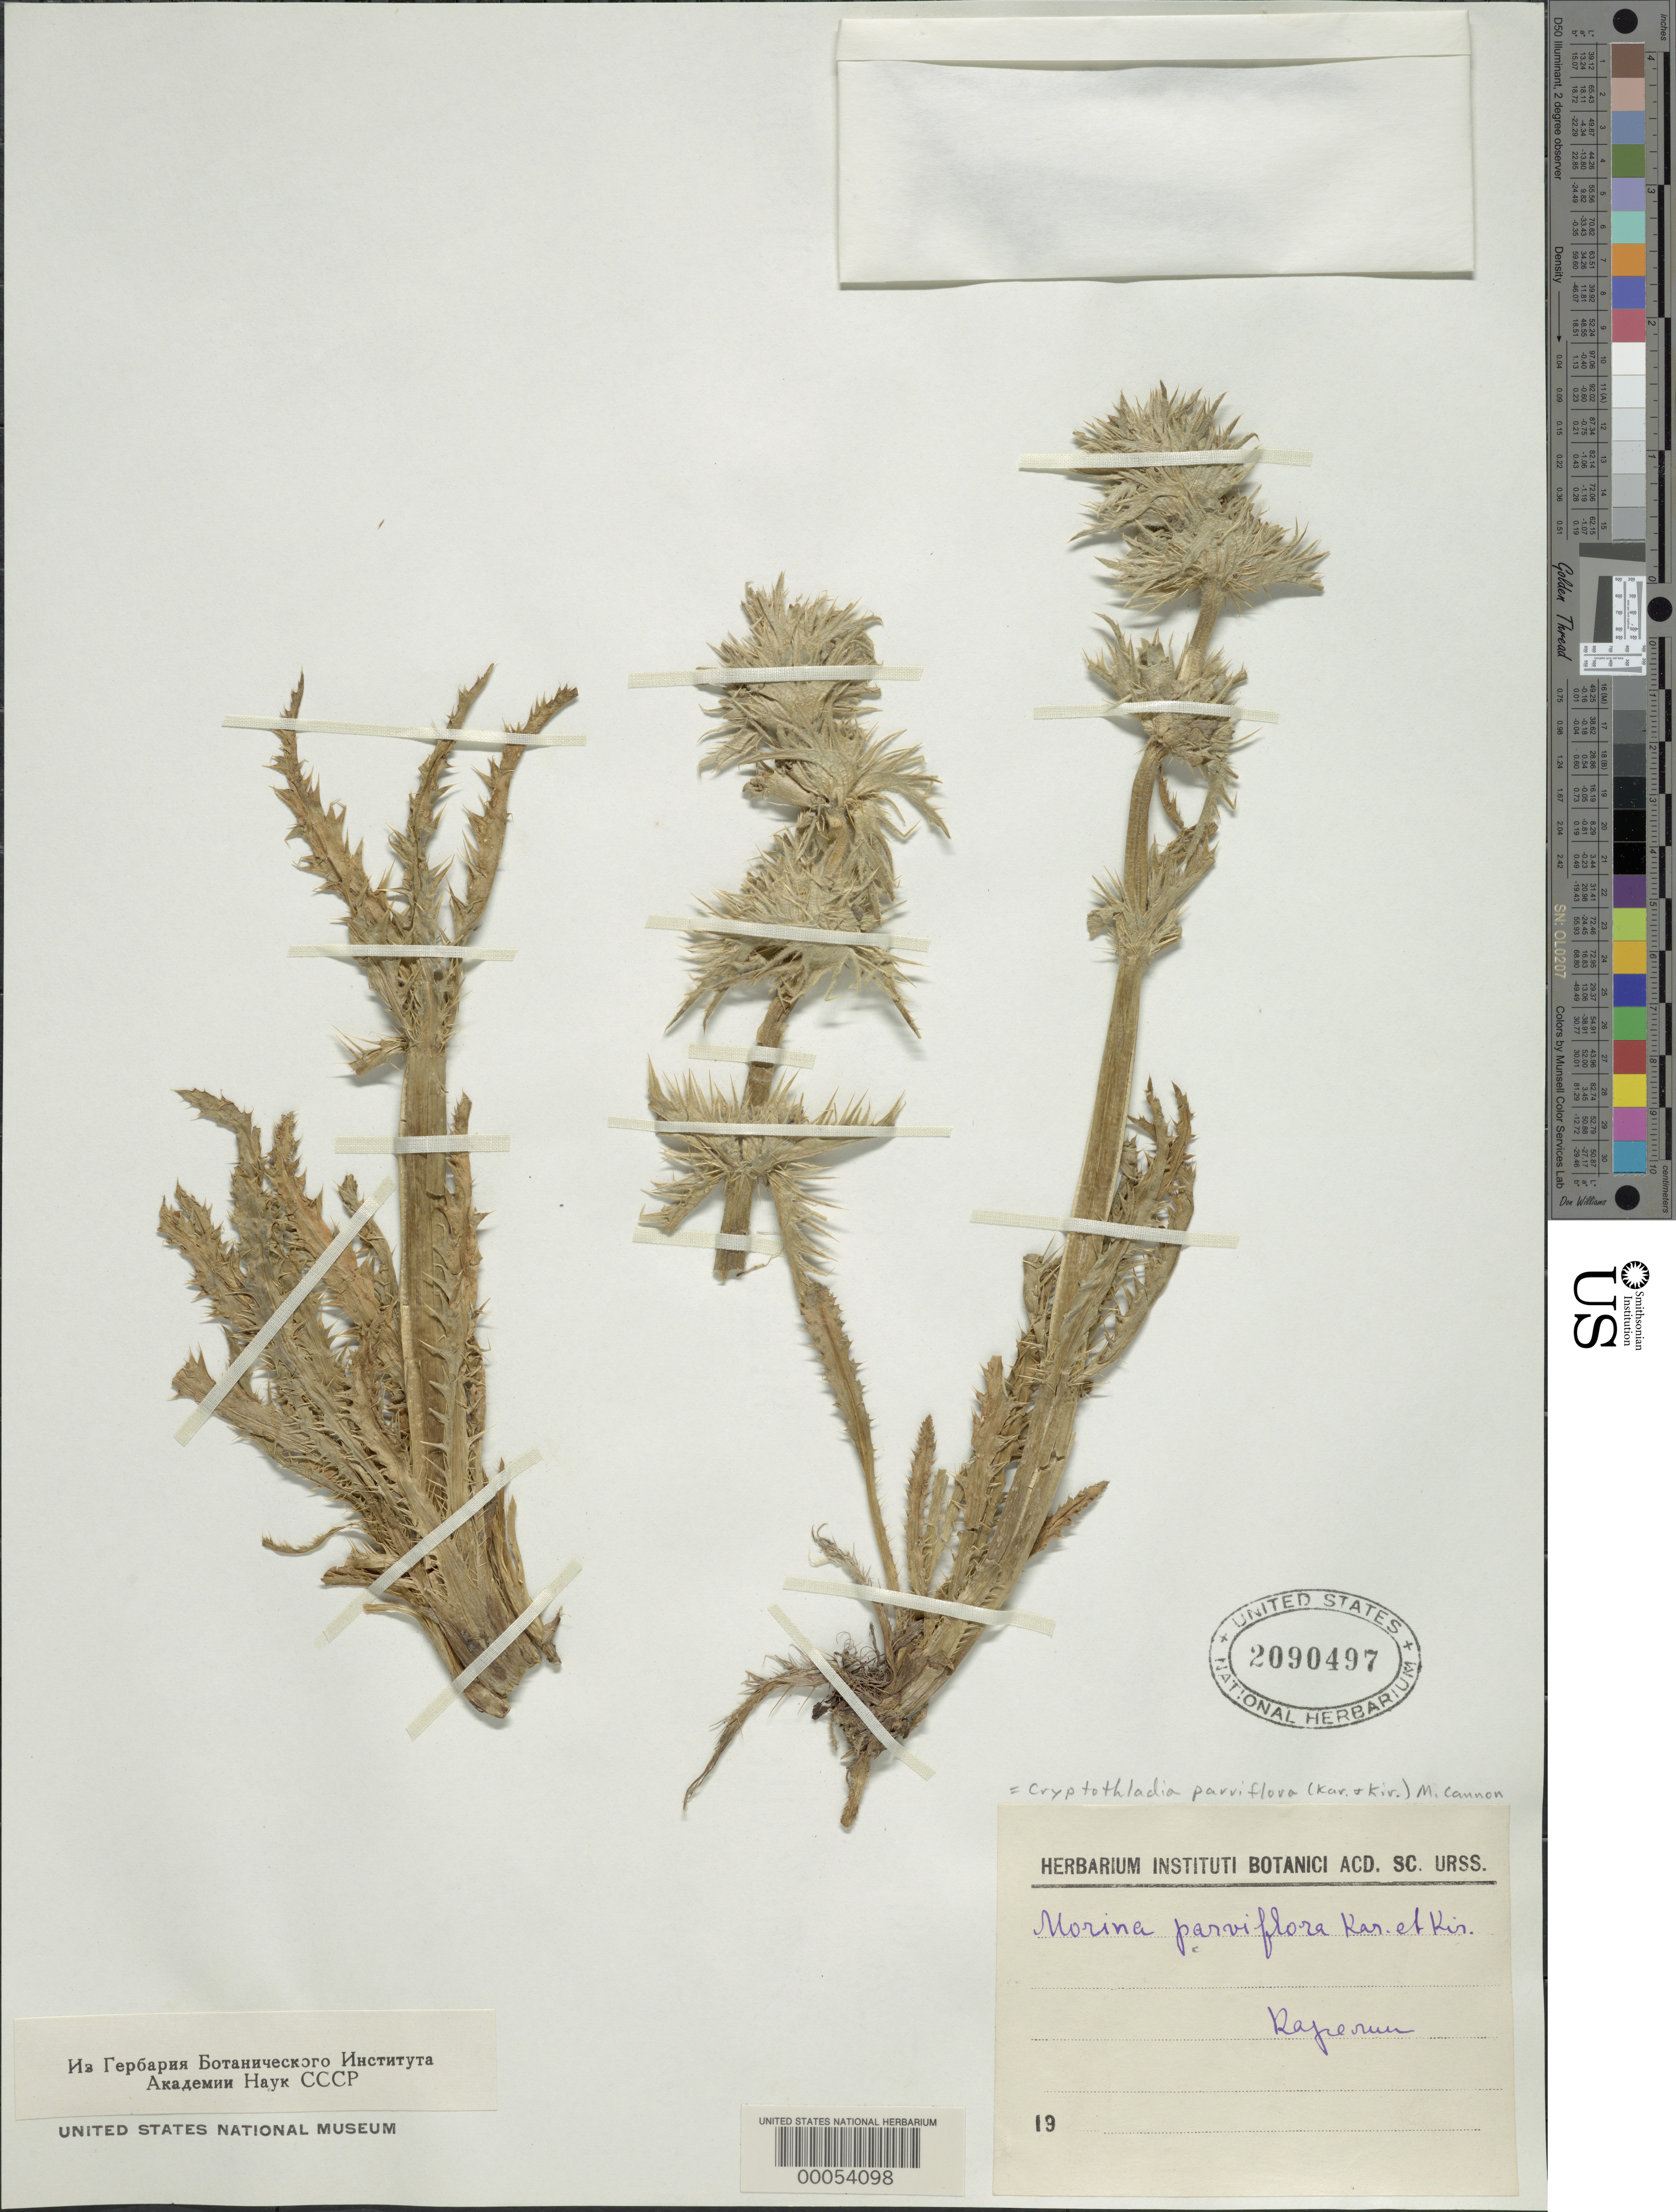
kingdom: Plantae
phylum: Tracheophyta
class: Magnoliopsida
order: Dipsacales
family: Caprifoliaceae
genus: Cryptothladia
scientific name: Cryptothladia parviflora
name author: (Kar. & Kir.) M.J. Cannon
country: Russian Federation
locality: Kaperuu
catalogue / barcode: US 2090497